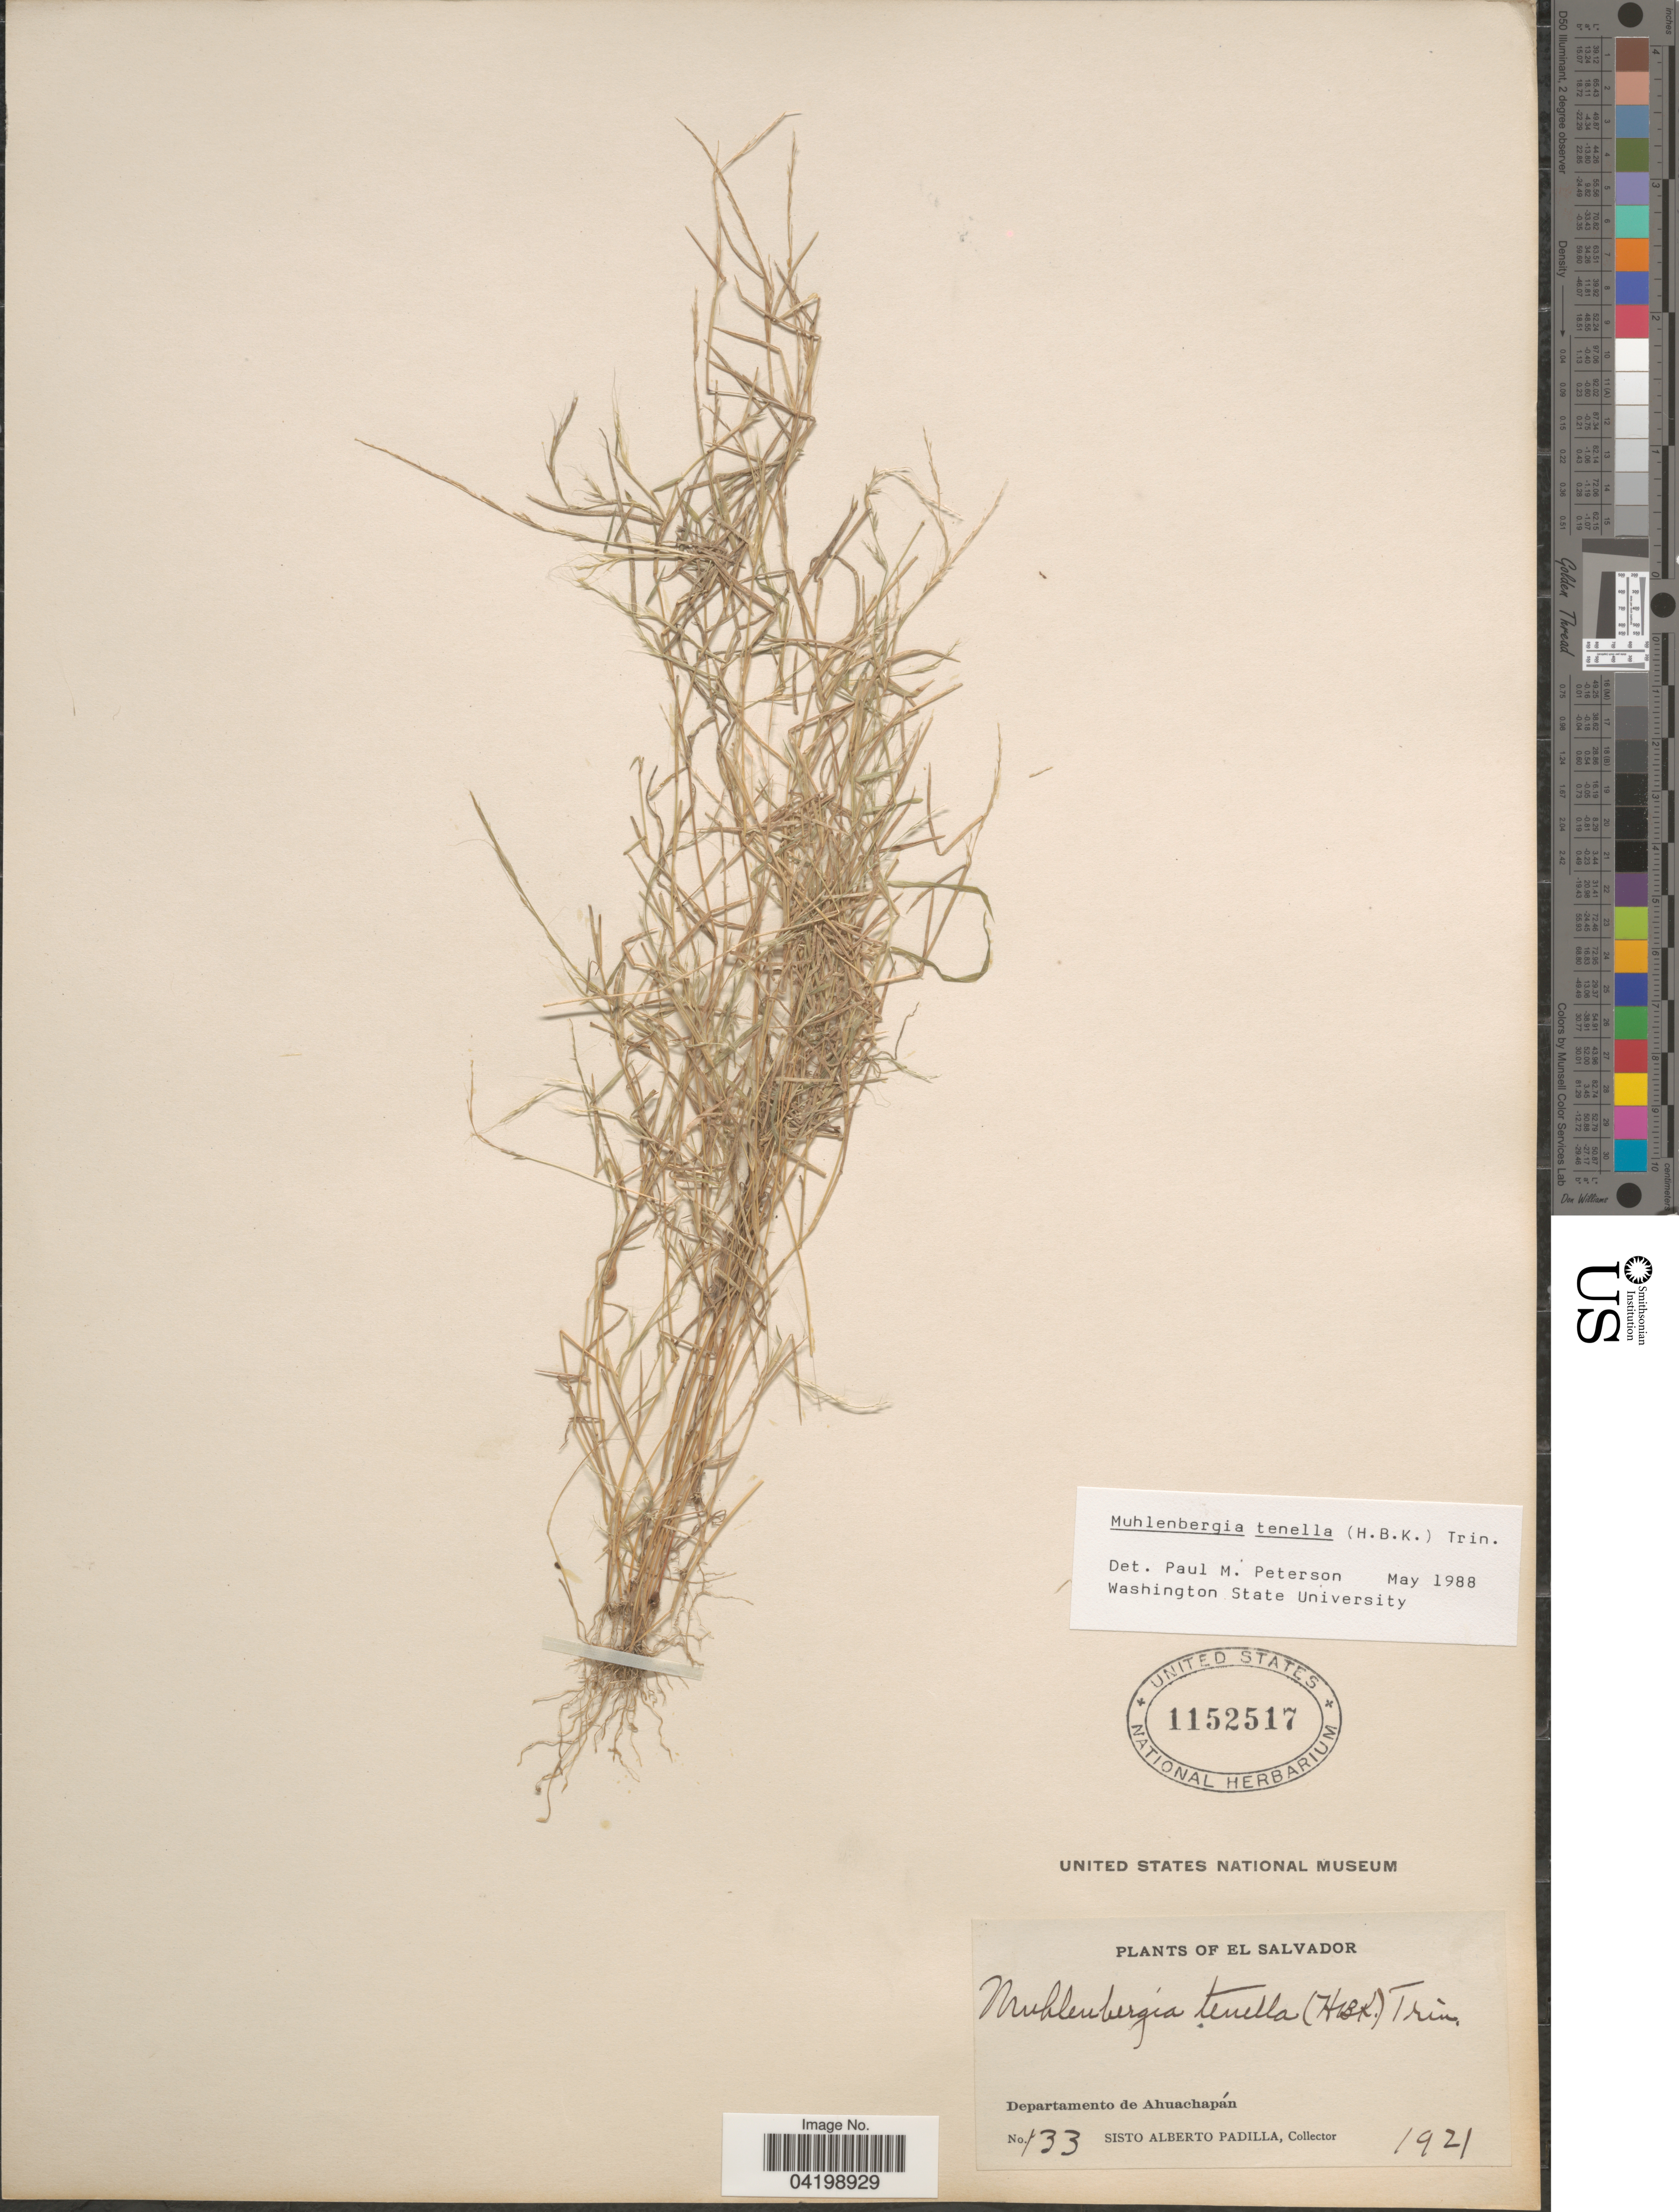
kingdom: Plantae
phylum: Tracheophyta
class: Liliopsida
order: Poales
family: Poaceae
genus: Muhlenbergia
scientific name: Muhlenbergia tenella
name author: (Kunth) Trin.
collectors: S. A. Padilla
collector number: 133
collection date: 1921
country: El Salvador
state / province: Ahuachapan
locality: Departamento de Ahuachapán.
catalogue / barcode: US 1152517